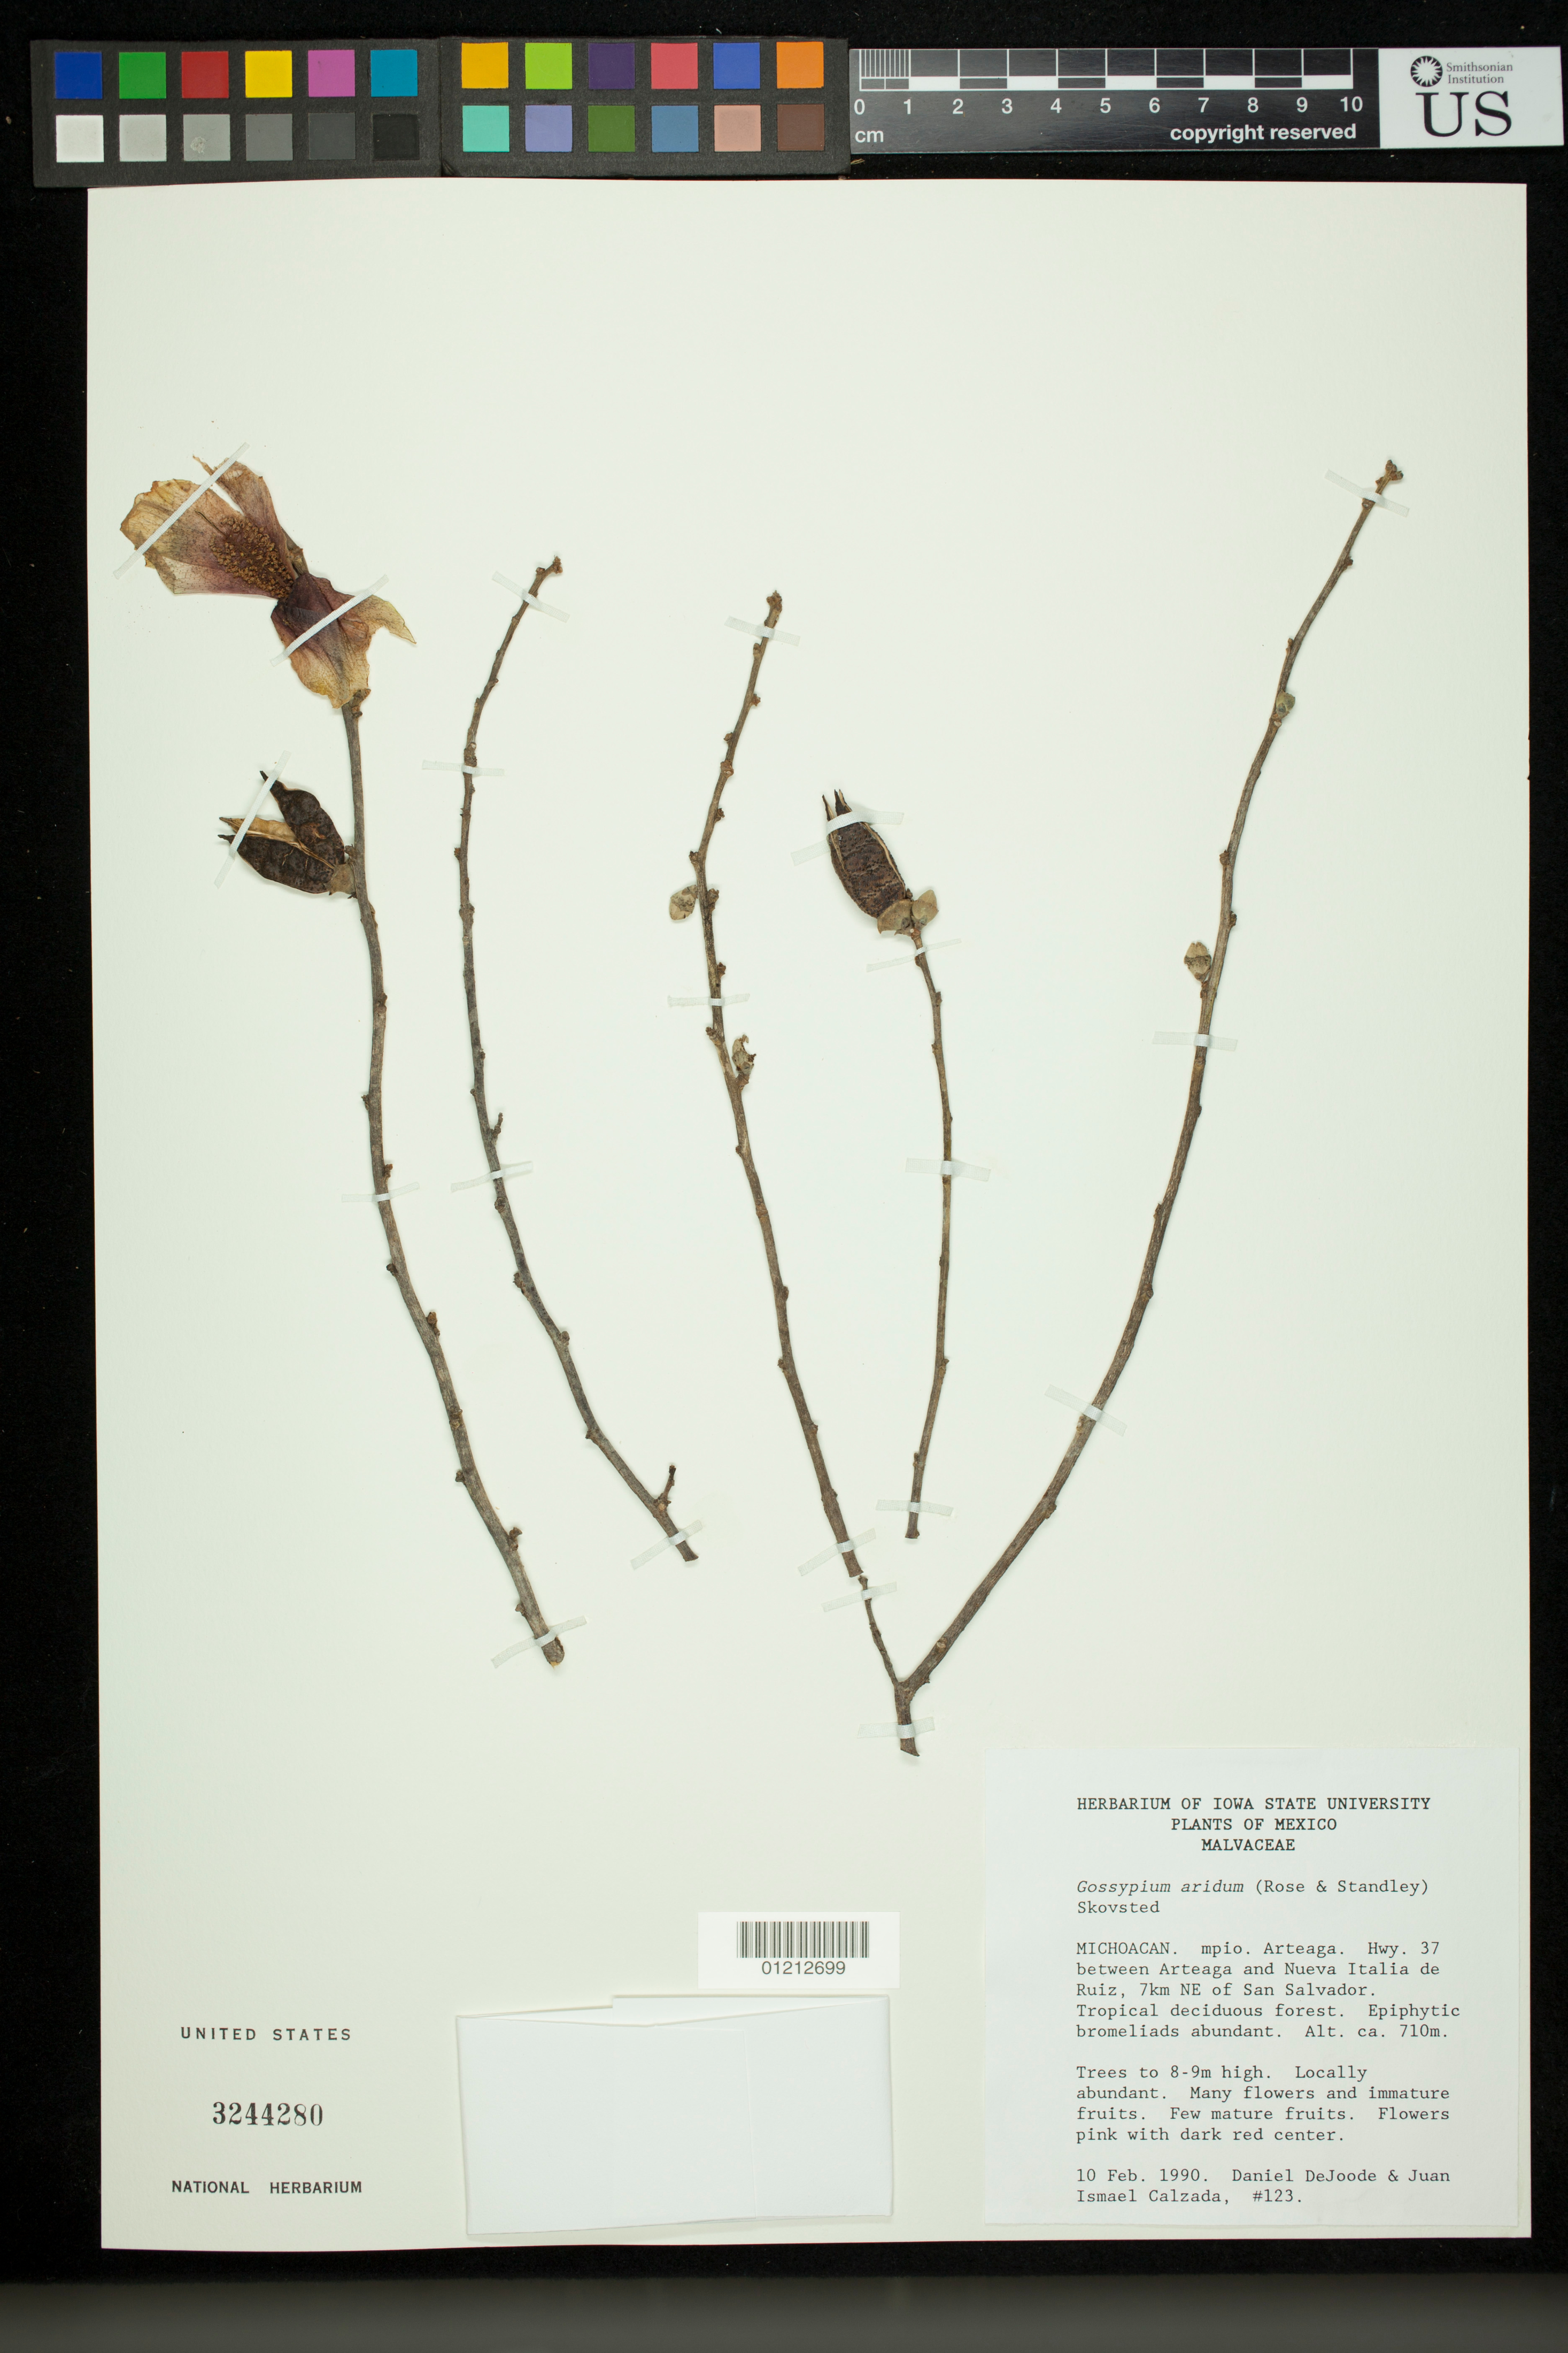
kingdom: Plantae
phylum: Tracheophyta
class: Magnoliopsida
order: Malvales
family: Malvaceae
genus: Gossypium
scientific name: Gossypium aridum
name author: (Rose & Standl.) Skovsted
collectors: D. DeJoode & J. I. Calzada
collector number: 123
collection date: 1990-02-10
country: Mexico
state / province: Michoacán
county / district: Arteaga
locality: Hwy. 37 between Arteaga and Nueva Italia de Ruiz, 7 km NE of San Salvador.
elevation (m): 710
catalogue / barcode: US 3244280